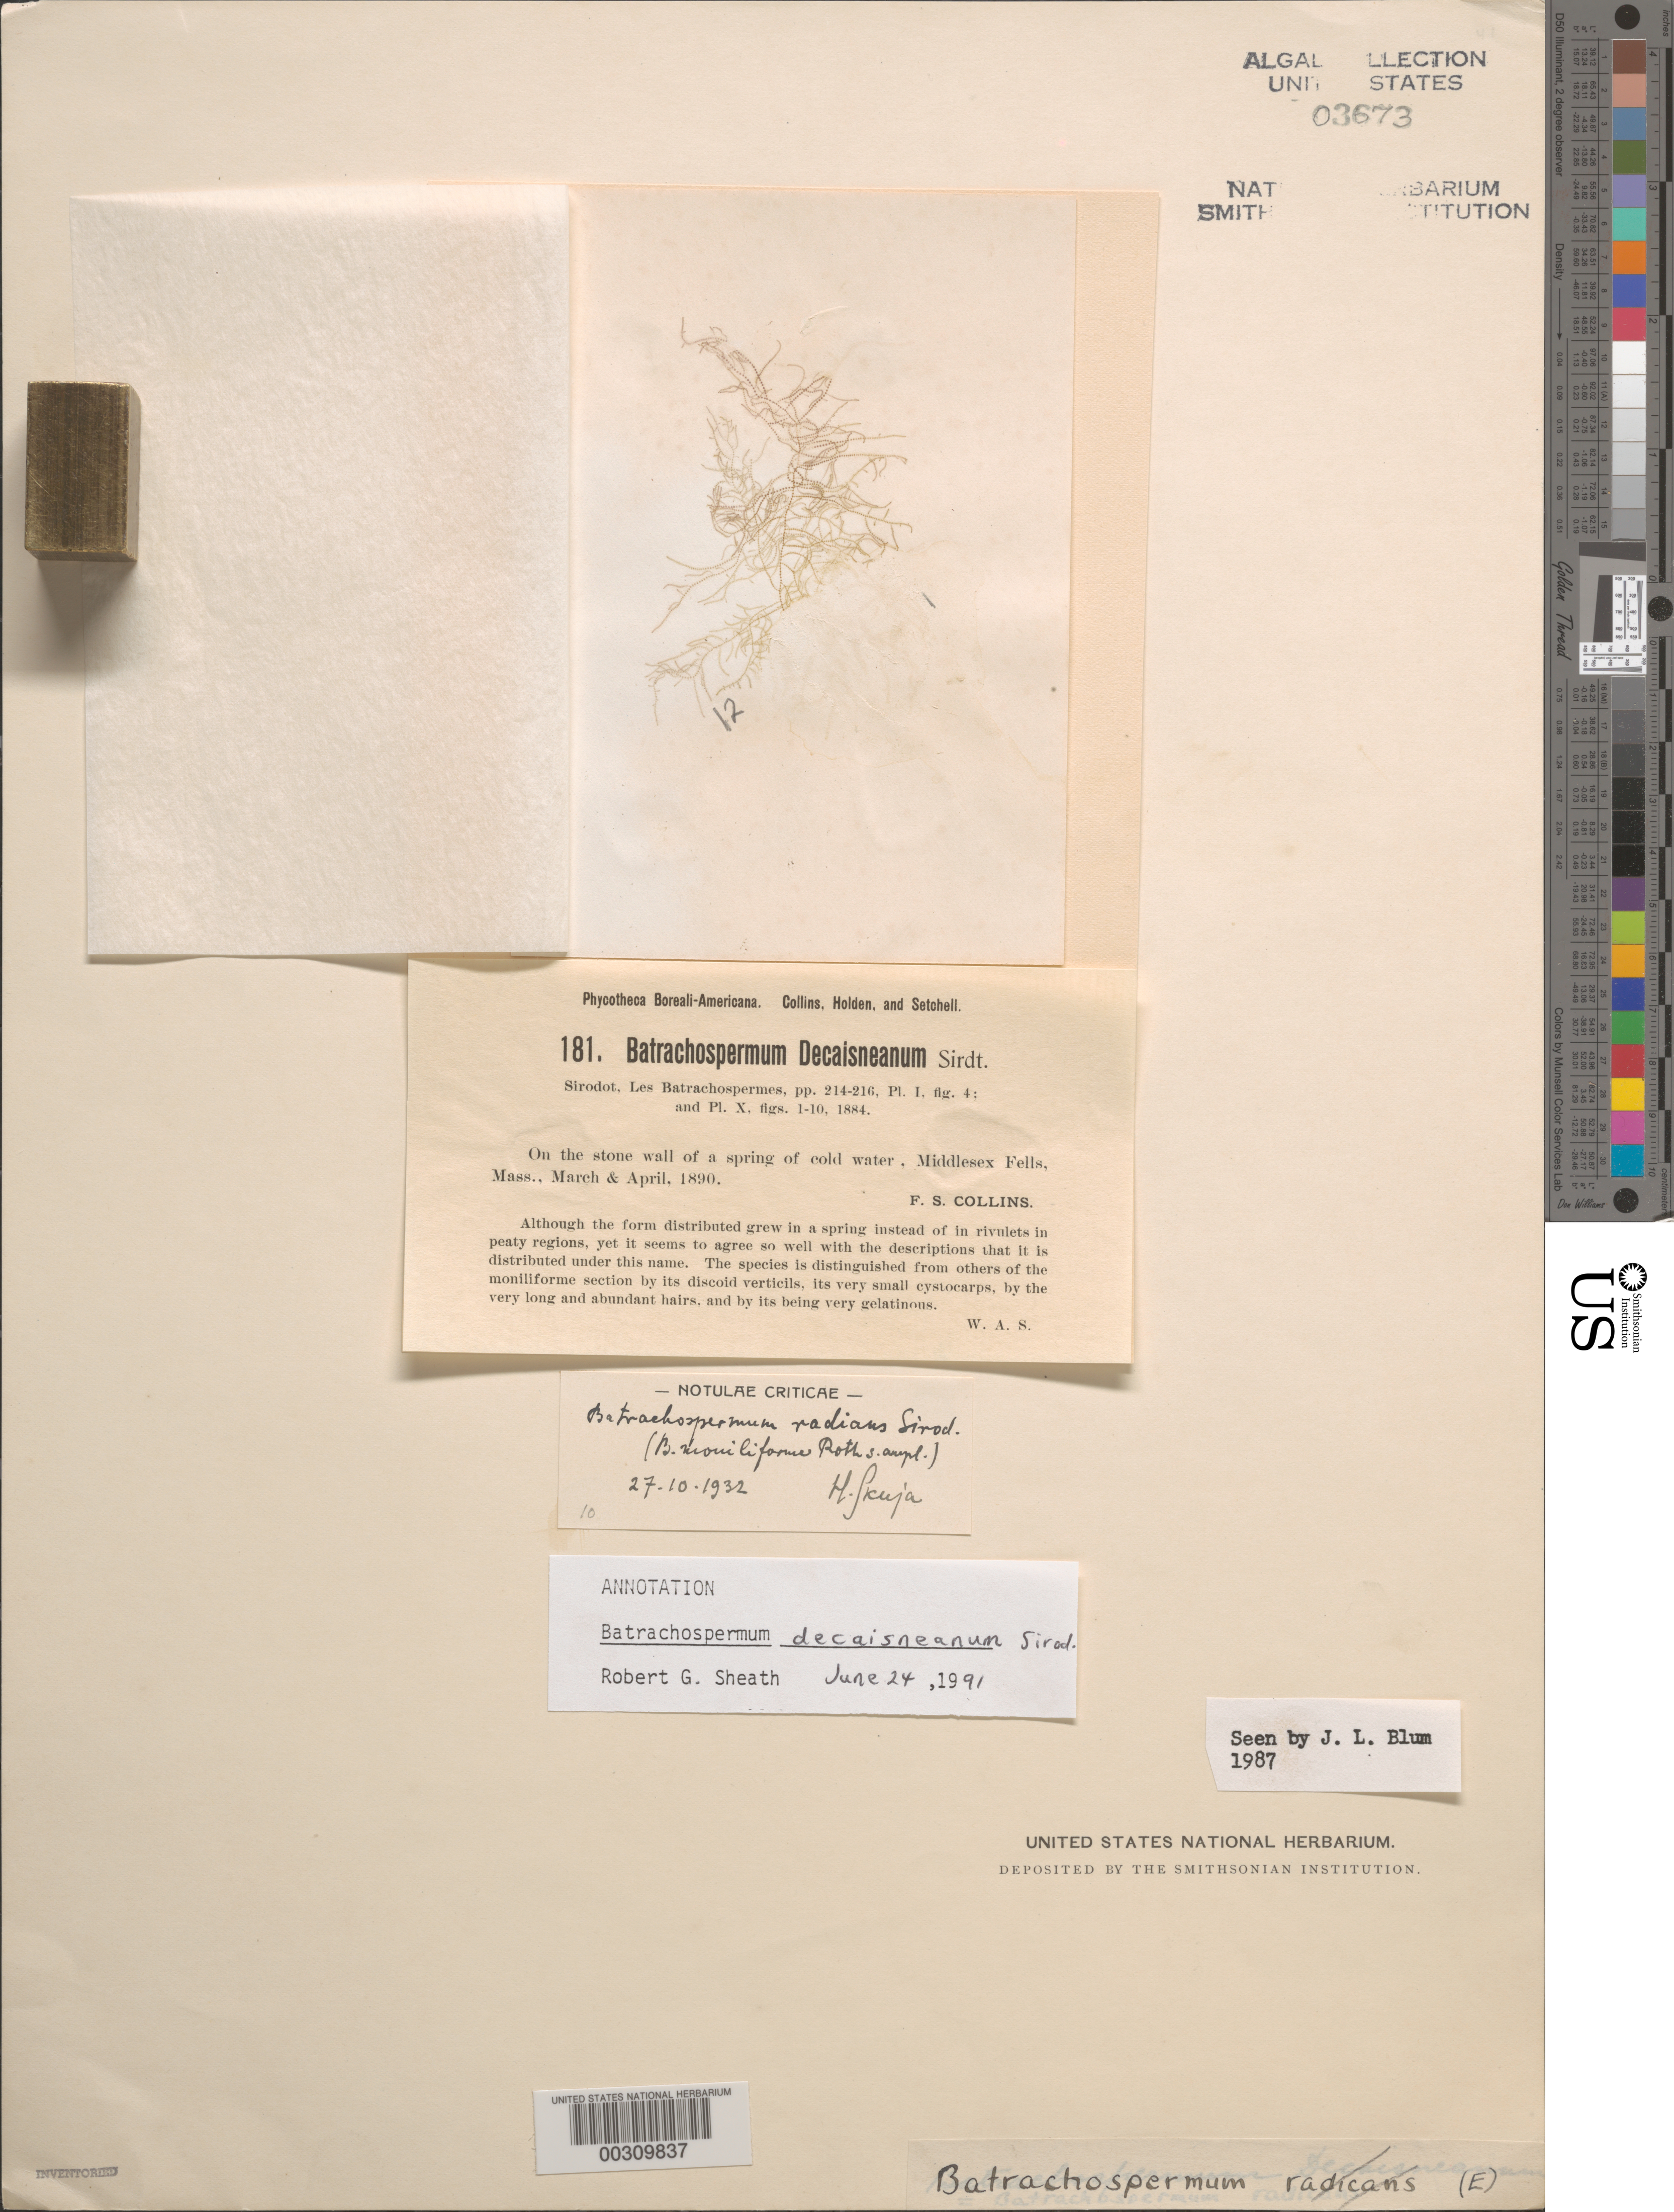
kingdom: Plantae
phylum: Rhodophyta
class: Florideophyceae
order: Batrachospermales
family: Batrachospermaceae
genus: Batrachospermum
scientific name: Batrachospermum gelatinosum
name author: (L.) DC.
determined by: Algae name updating Project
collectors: F. Collins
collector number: PB-A 181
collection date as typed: Mar 1890 AND -- Apr 1890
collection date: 1890-03,1890-04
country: United States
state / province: Massachusetts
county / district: Middlesex County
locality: Middlesex Fells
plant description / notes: Collins, Holden & Setchell, Phycotheca Boreali-Americana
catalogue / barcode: US 3673